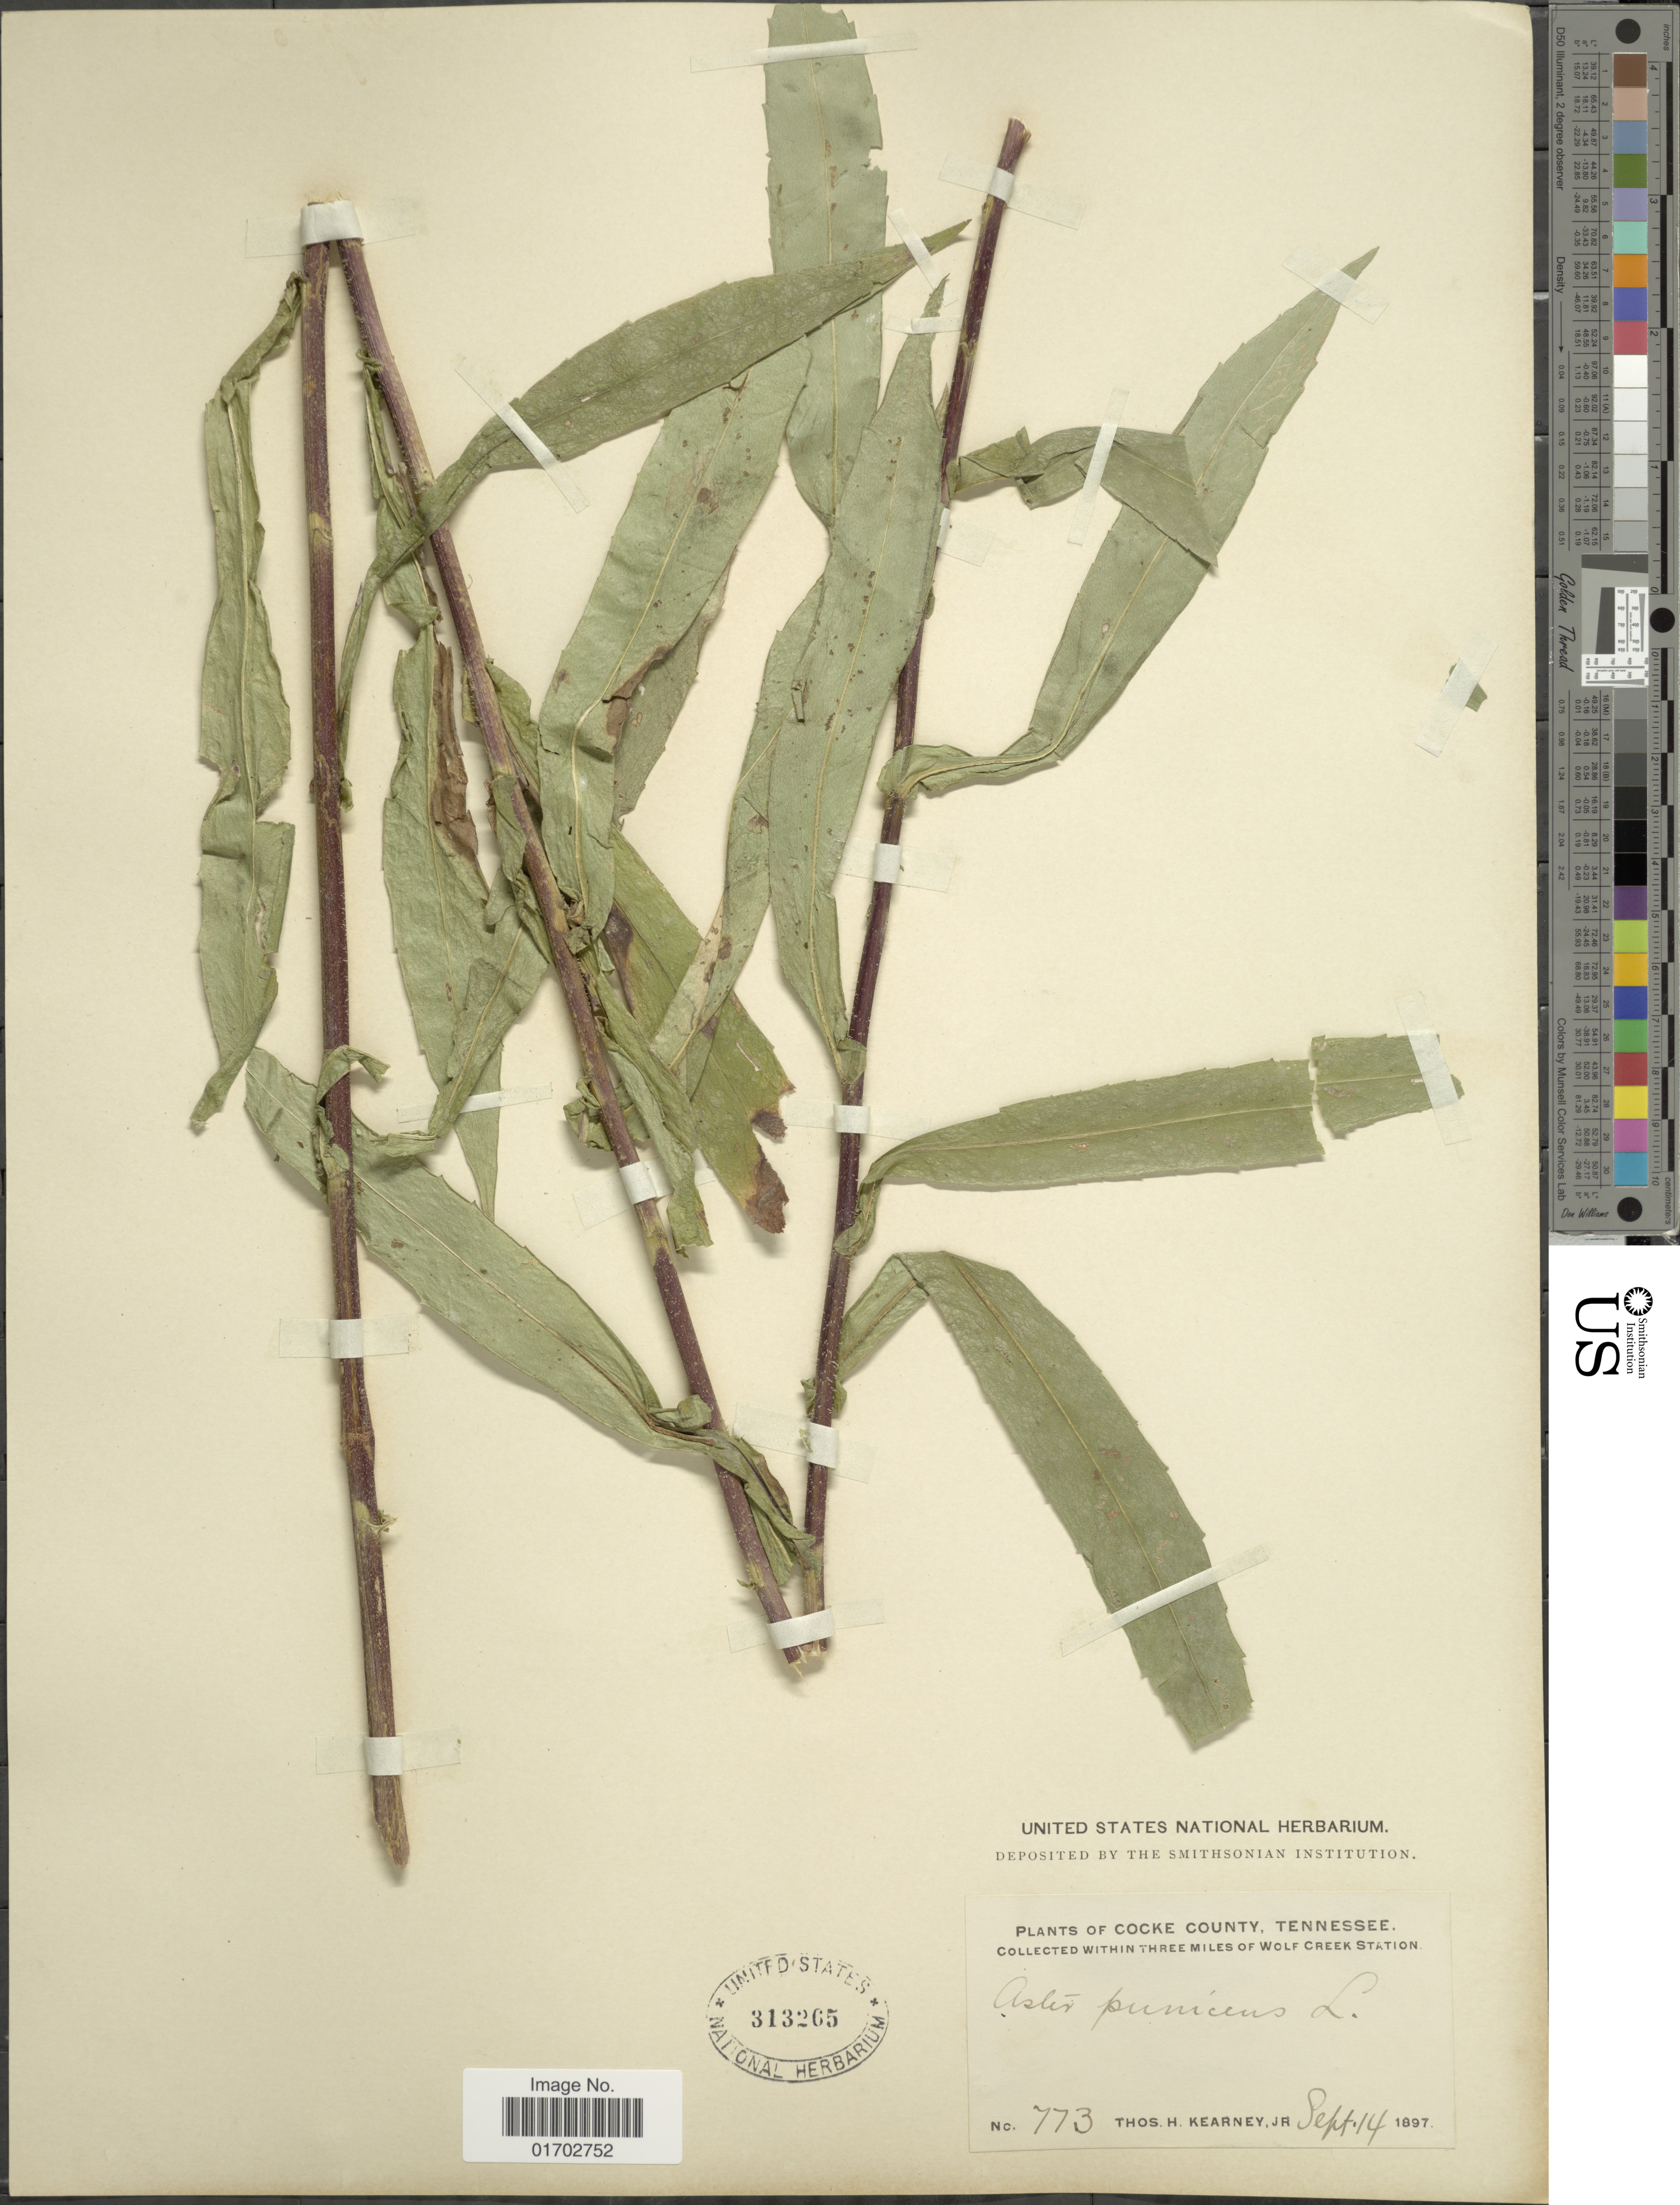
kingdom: Plantae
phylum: Tracheophyta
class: Magnoliopsida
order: Asterales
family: Asteraceae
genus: Symphyotrichum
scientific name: Symphyotrichum puniceum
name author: (L.) Á. Löve & D. Löve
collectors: T. H. Kearney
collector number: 773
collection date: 1897-09-14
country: United States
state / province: Tennessee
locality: Cocke County, within three miles of Wolf Creek Station.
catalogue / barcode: US 313265